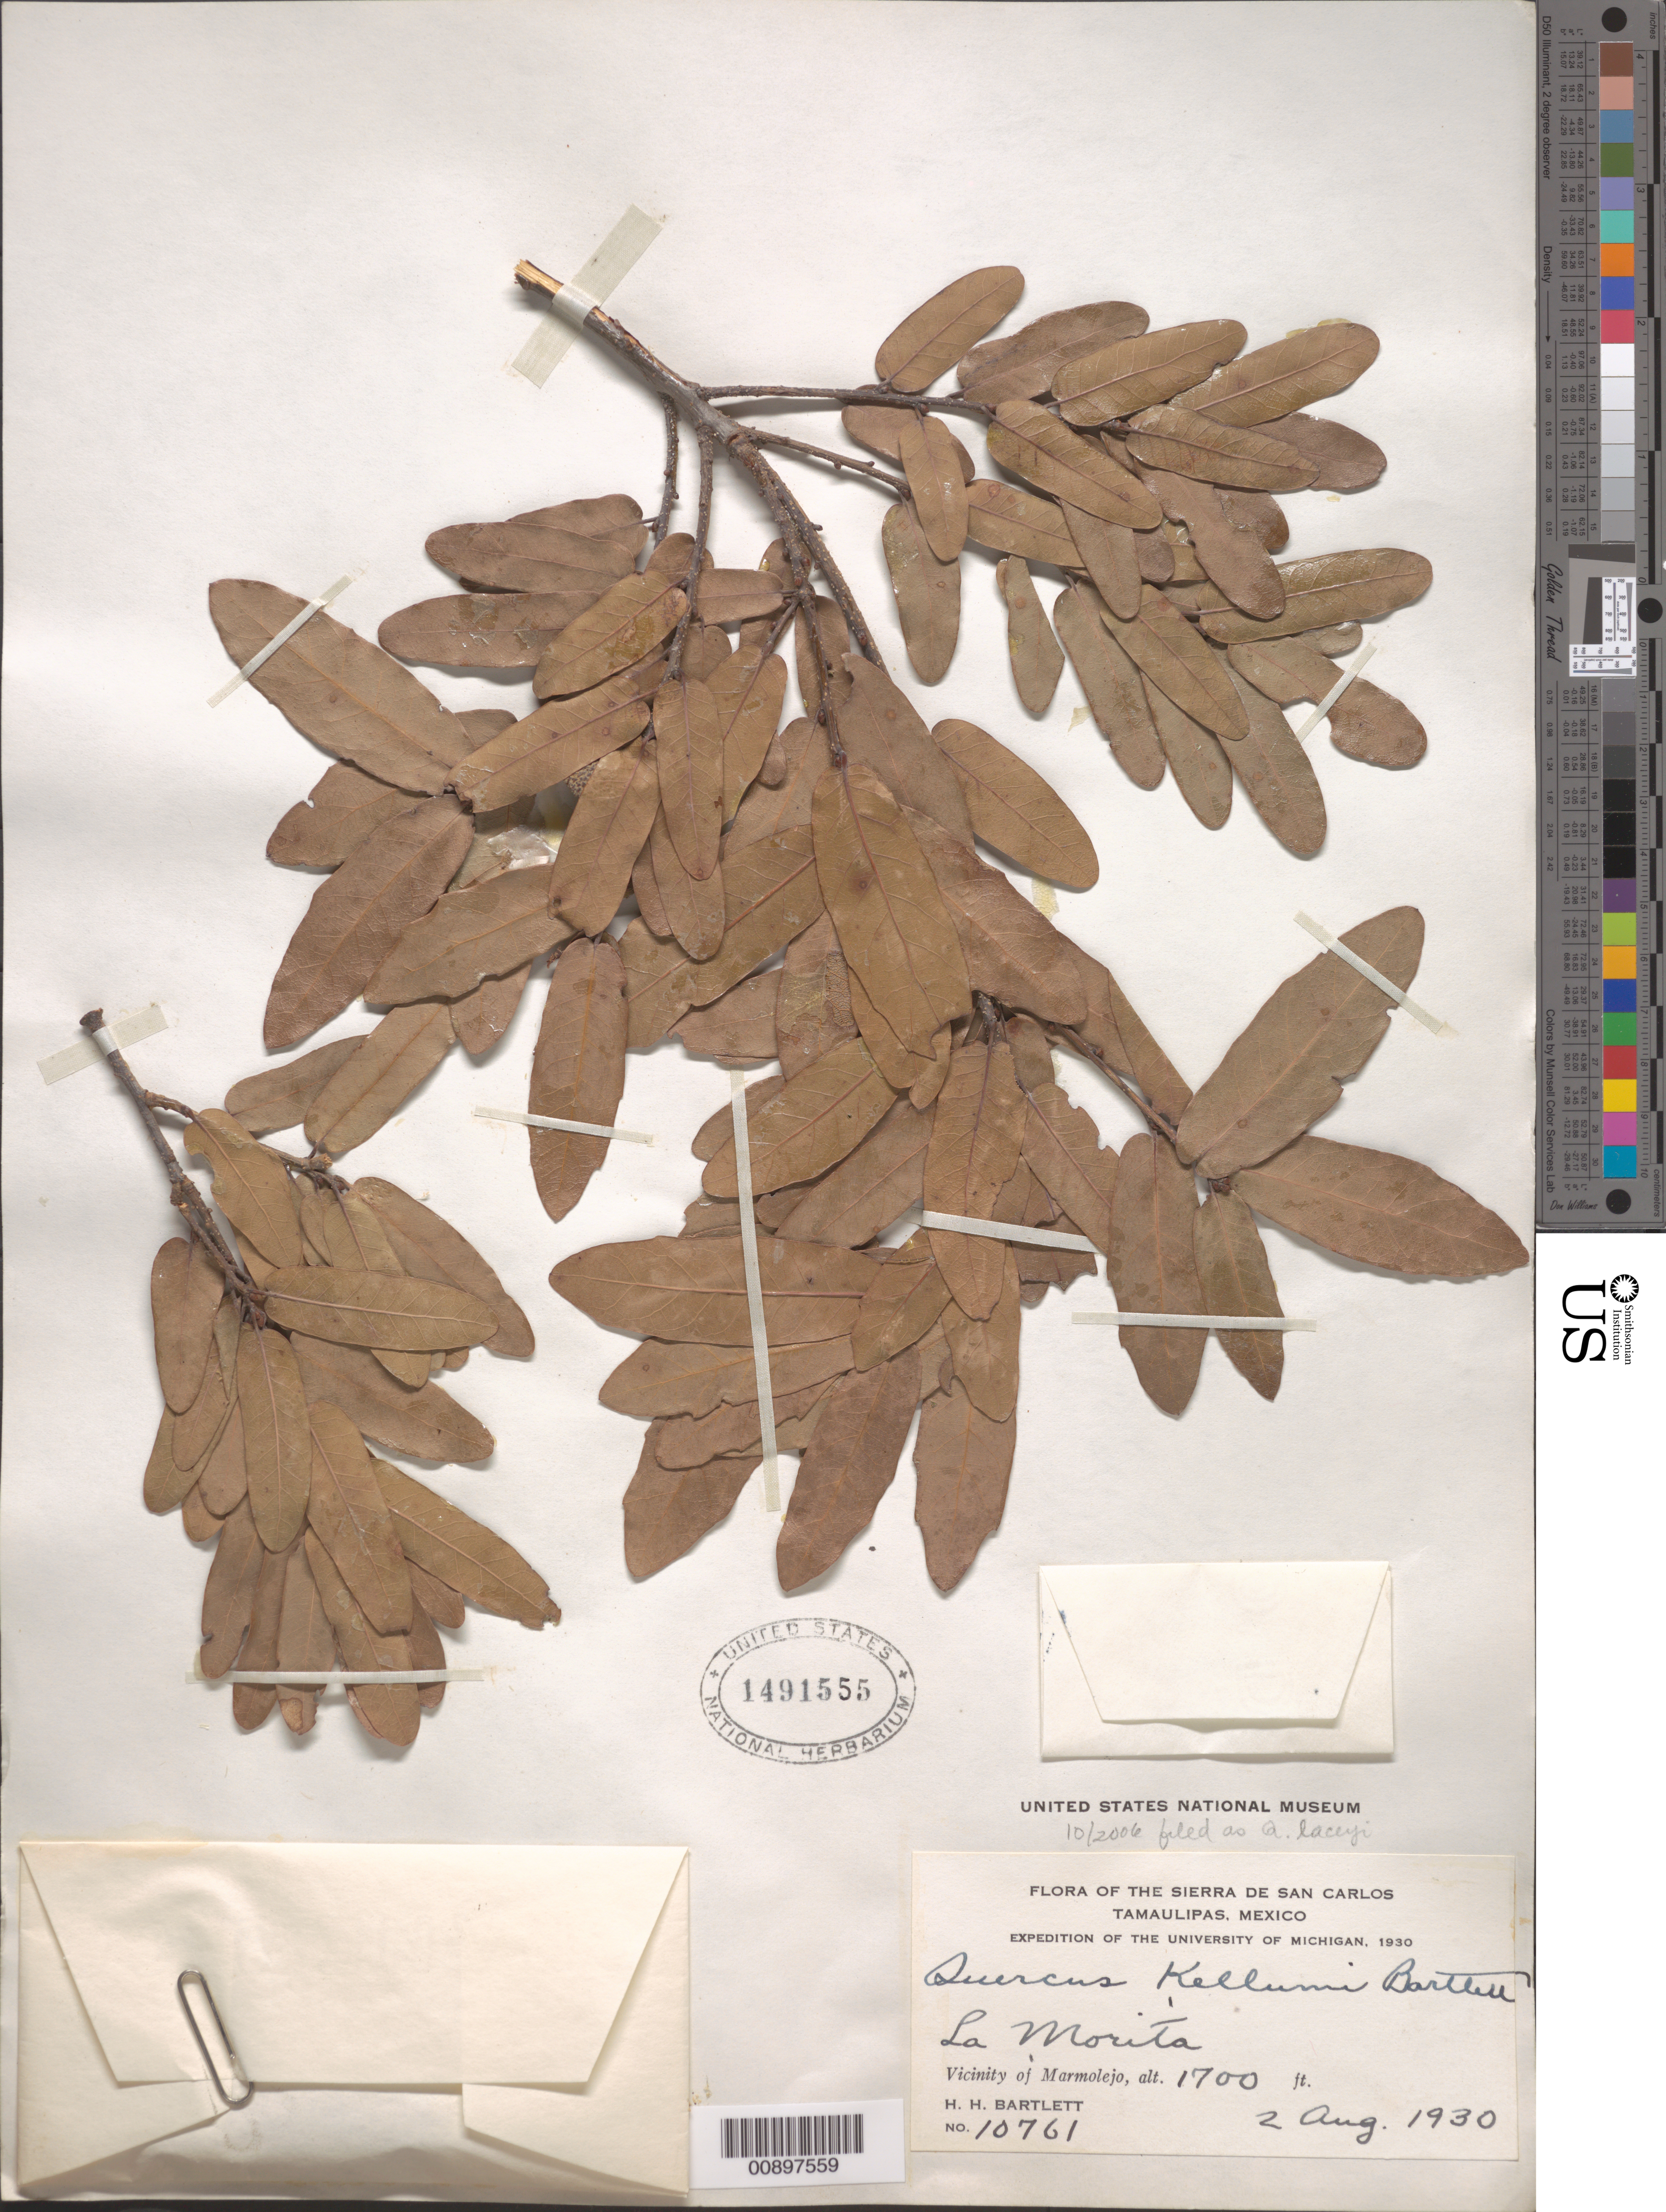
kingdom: Plantae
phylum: Tracheophyta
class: Magnoliopsida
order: Fagales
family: Fagaceae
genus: Quercus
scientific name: Quercus laceyi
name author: Small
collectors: H. H. Bartlett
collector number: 10761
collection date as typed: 02 Aug 1930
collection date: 1930-08-02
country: Mexico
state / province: Tamaulipas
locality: La Morita. Vicinity of Marmolejo, Tamaulipas. Sierra de San Carlos.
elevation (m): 518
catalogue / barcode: US 1491555